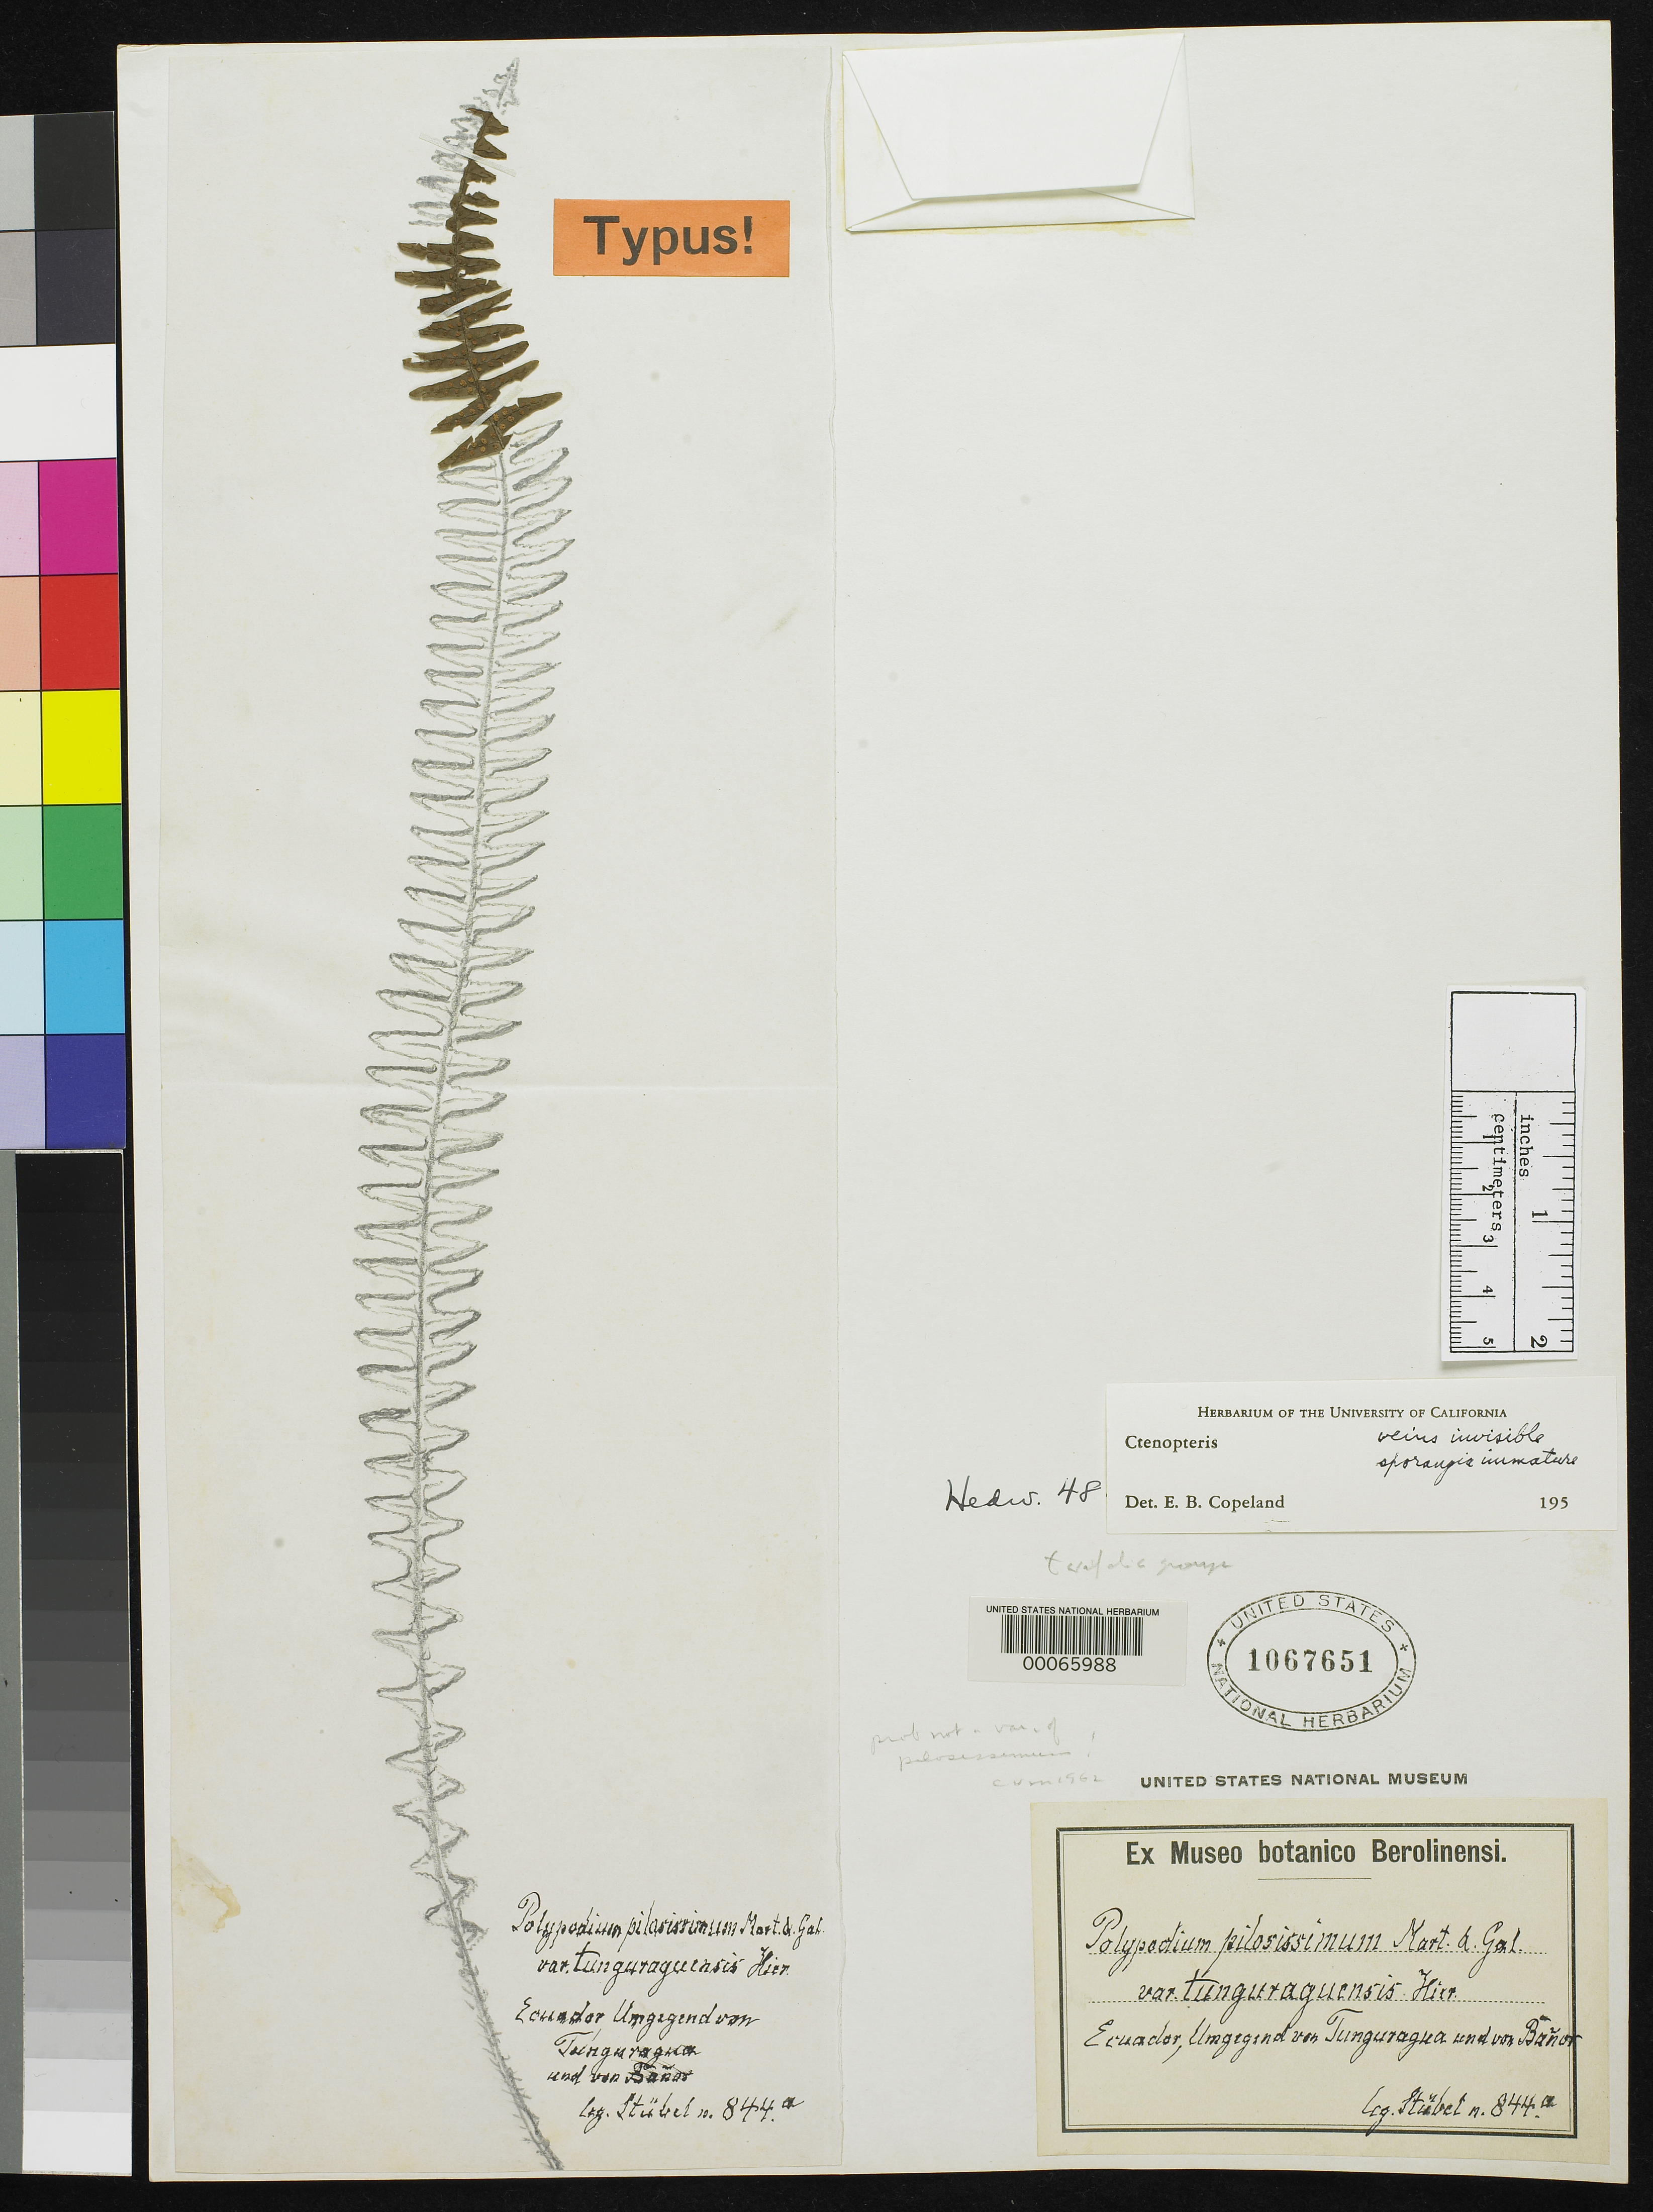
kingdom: Plantae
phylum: Tracheophyta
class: Polypodiopsida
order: Polypodiales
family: Polypodiaceae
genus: Polypodium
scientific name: Polypodium pilossimum var. tunguraquensis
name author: Hieron.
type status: Type Collection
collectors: M. Stuebel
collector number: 844a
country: Ecuador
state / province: Tungurahua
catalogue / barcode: US 1067651